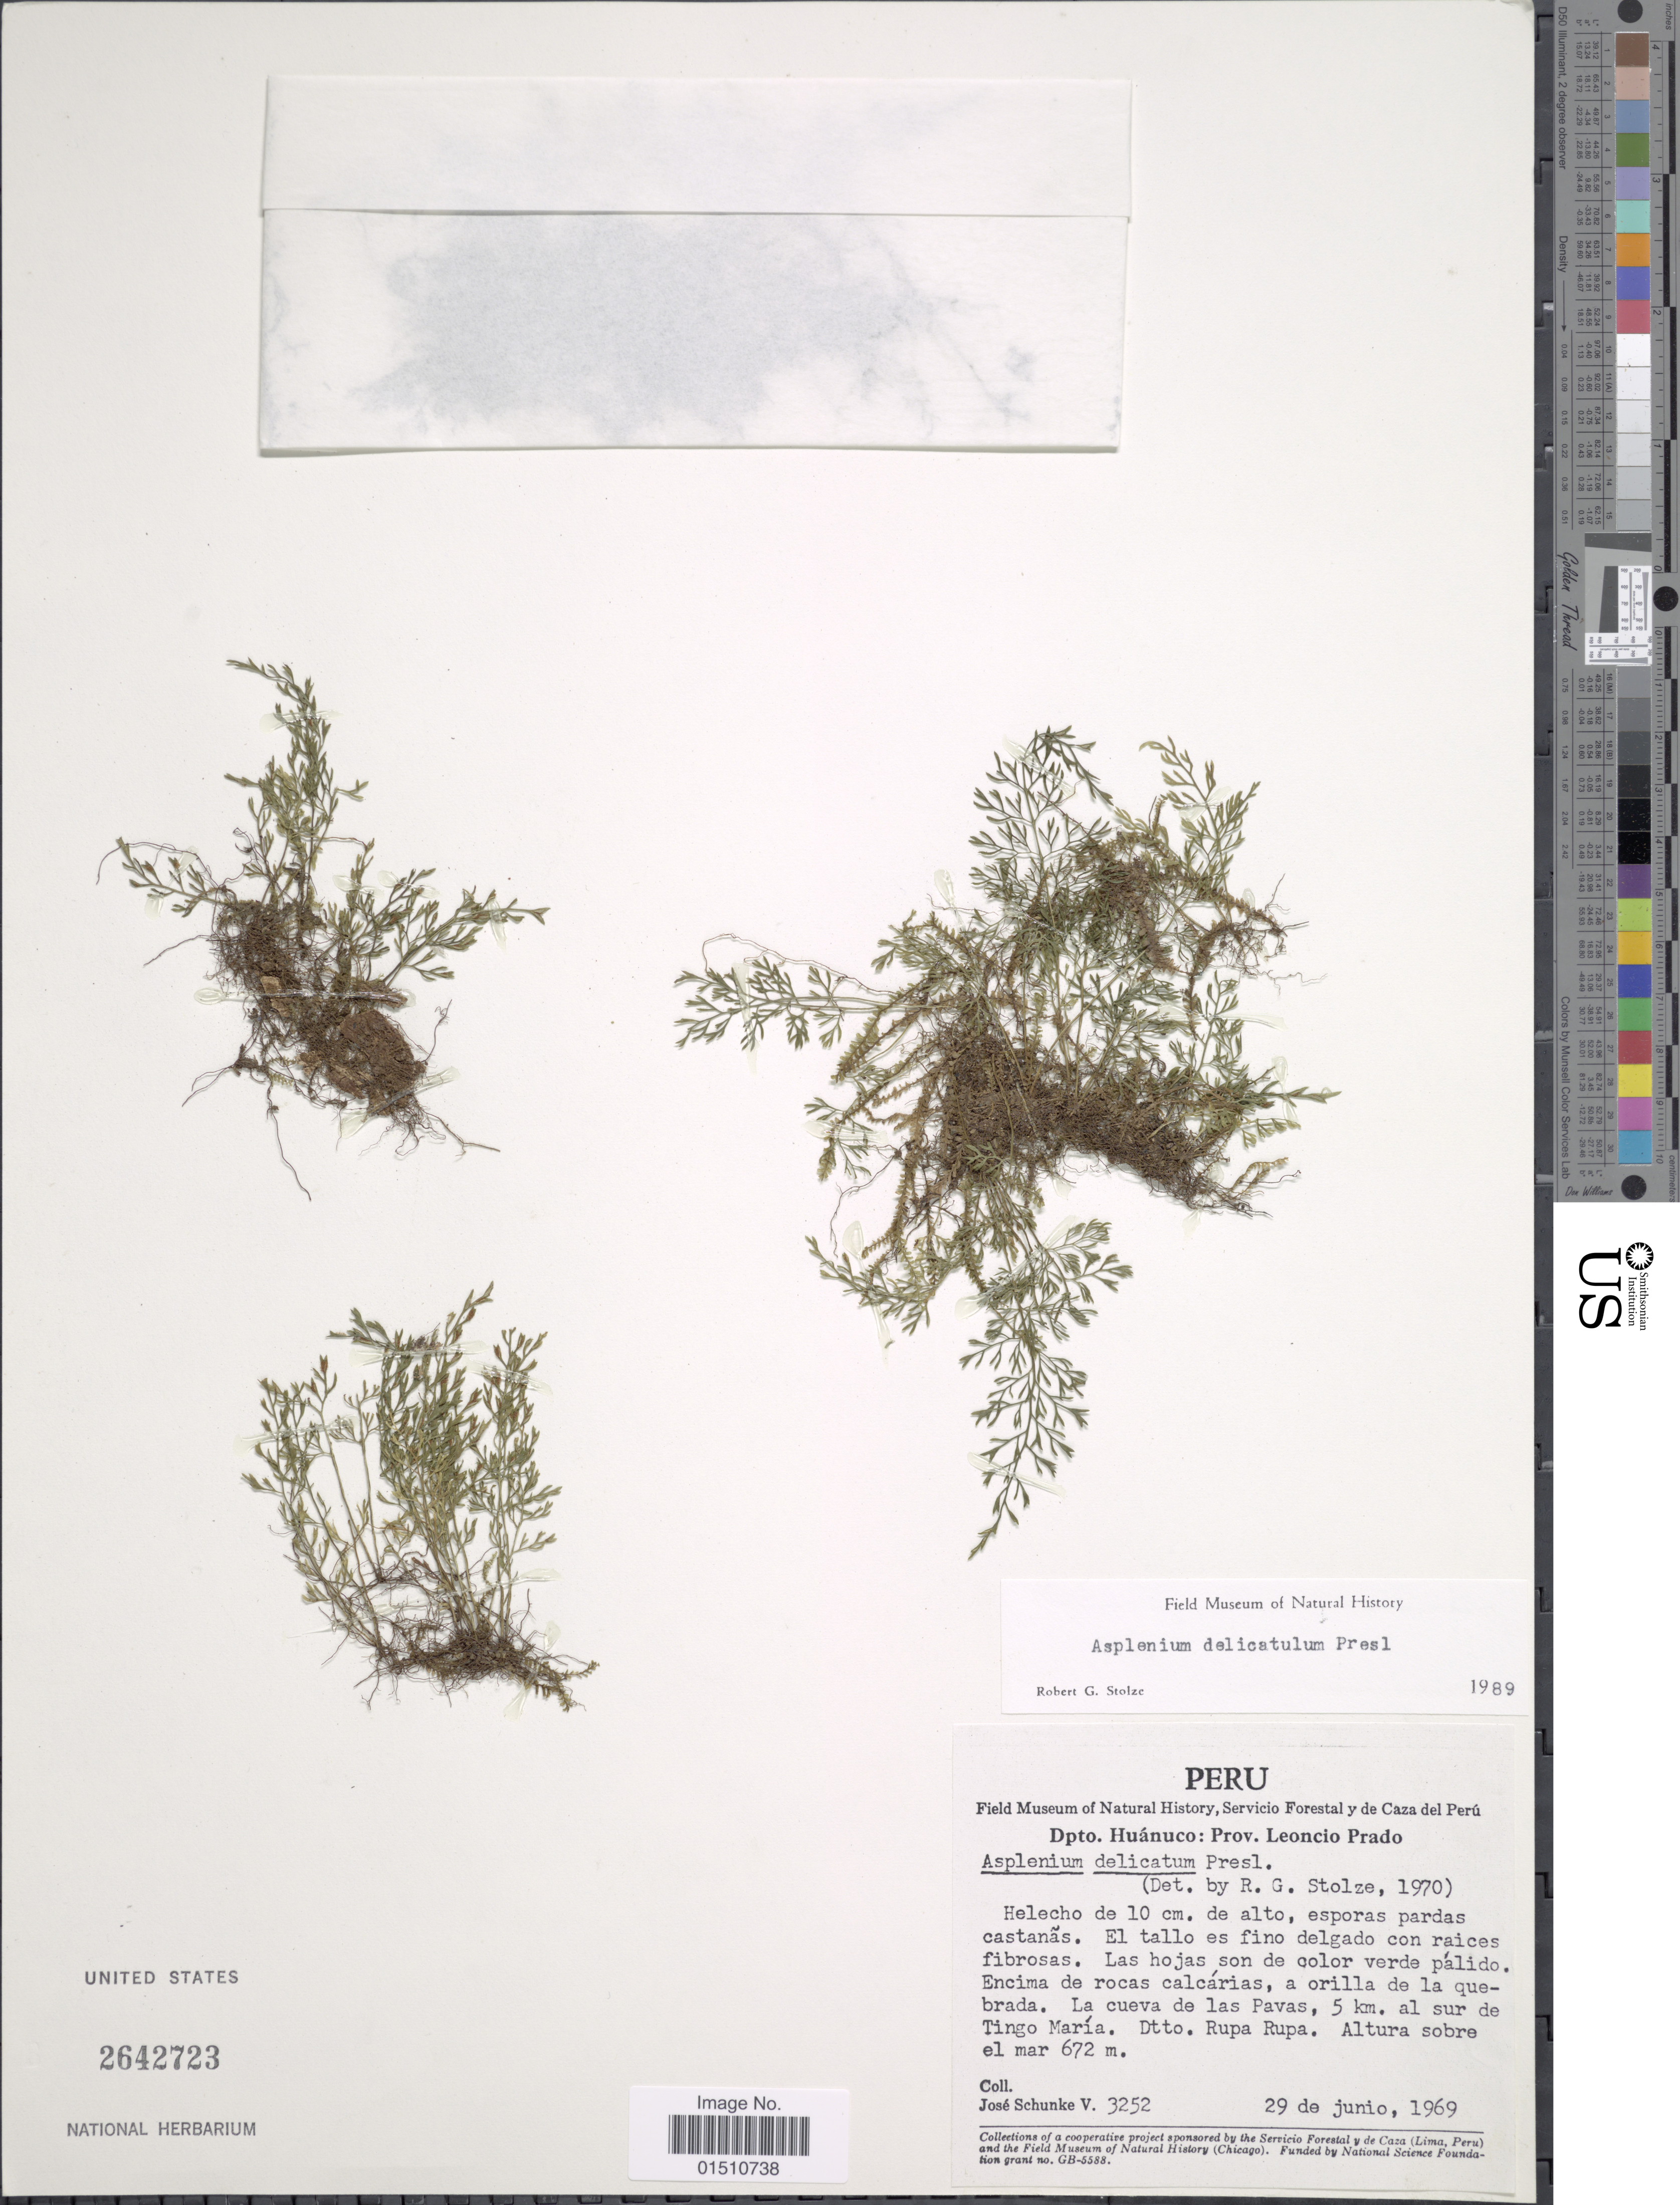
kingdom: Plantae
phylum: Tracheophyta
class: Polypodiopsida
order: Polypodiales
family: Aspleniaceae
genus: Asplenium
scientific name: Asplenium delicatulum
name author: C. Presl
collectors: J. Schunke Vigo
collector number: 3252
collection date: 1969-06-29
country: Peru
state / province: Huánuco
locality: Peru, Dpto. Huanuco: Prov. Leoncio Prado, La cueva de las Pavas, 5 km. al sur de Tingo Maria. Dtto. Rupa Rupa.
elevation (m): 672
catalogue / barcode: US 2642723